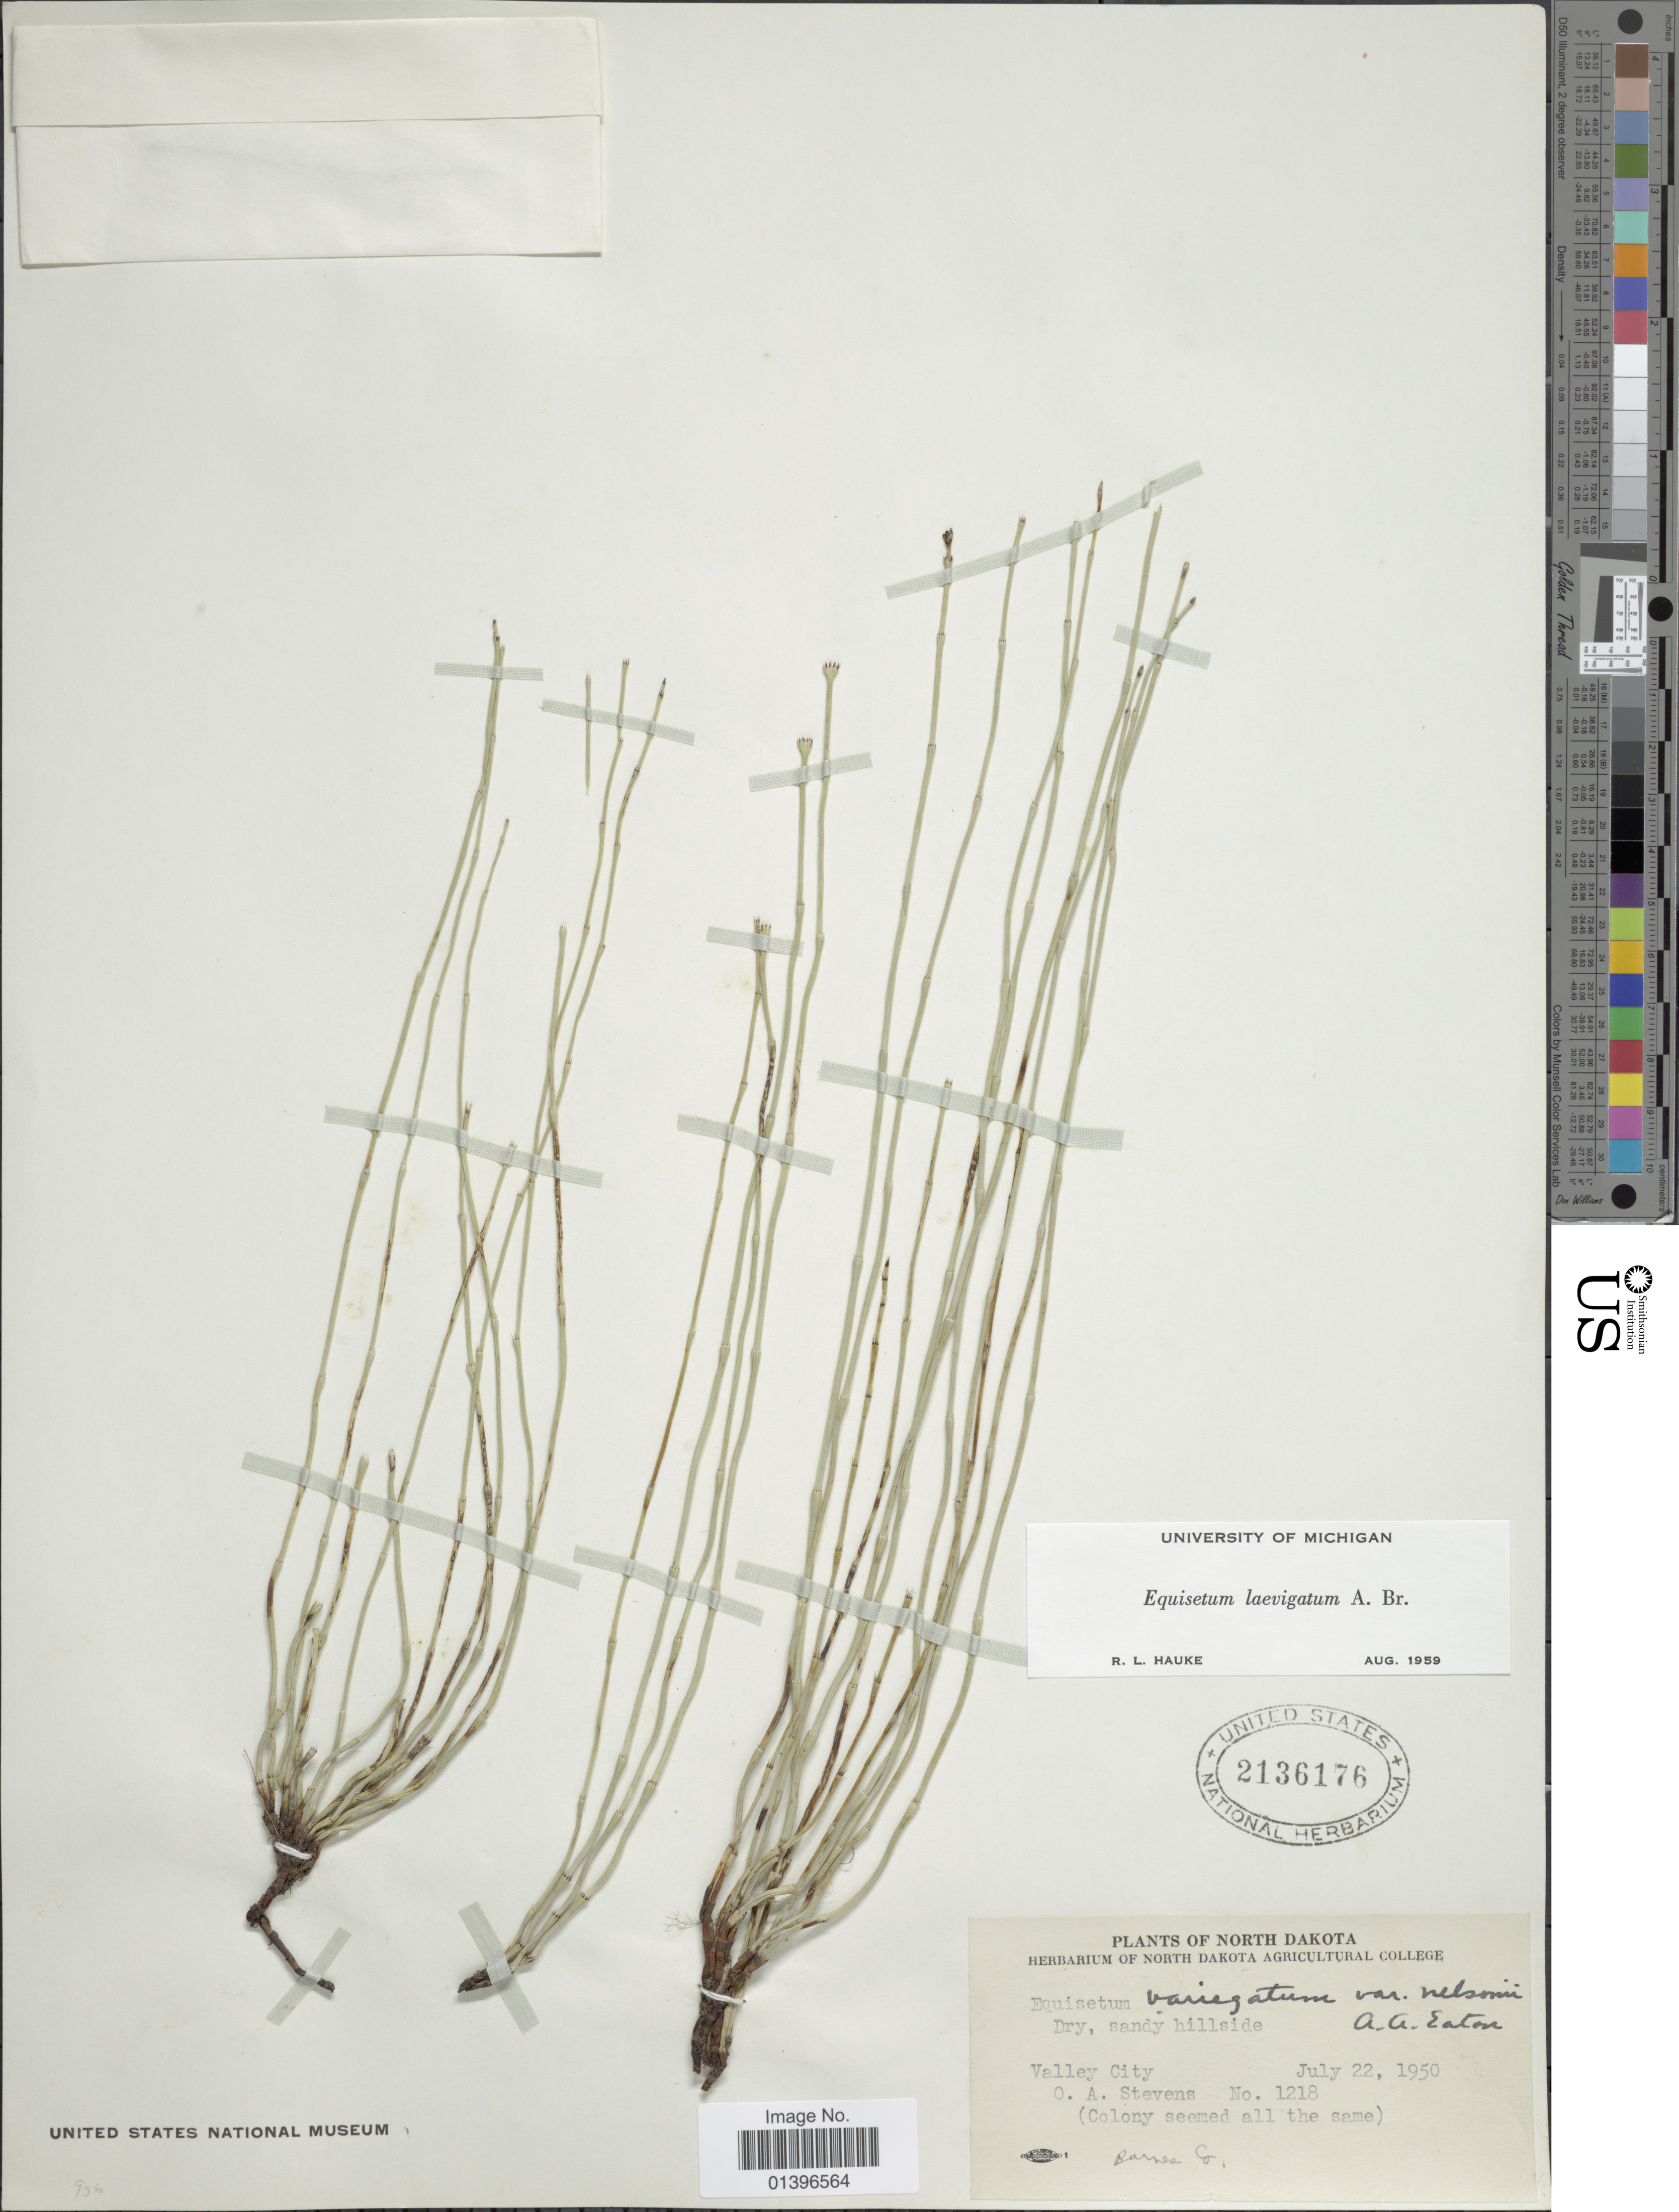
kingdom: Plantae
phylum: Tracheophyta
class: Polypodiopsida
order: Equisetales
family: Equisetaceae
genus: Equisetum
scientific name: Equisetum laevigatum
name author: A. Braun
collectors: O. A. Stevens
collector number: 1218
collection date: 1950-07-22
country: United States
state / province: North Dakota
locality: Valley City, Barnes Co.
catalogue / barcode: US 2136176